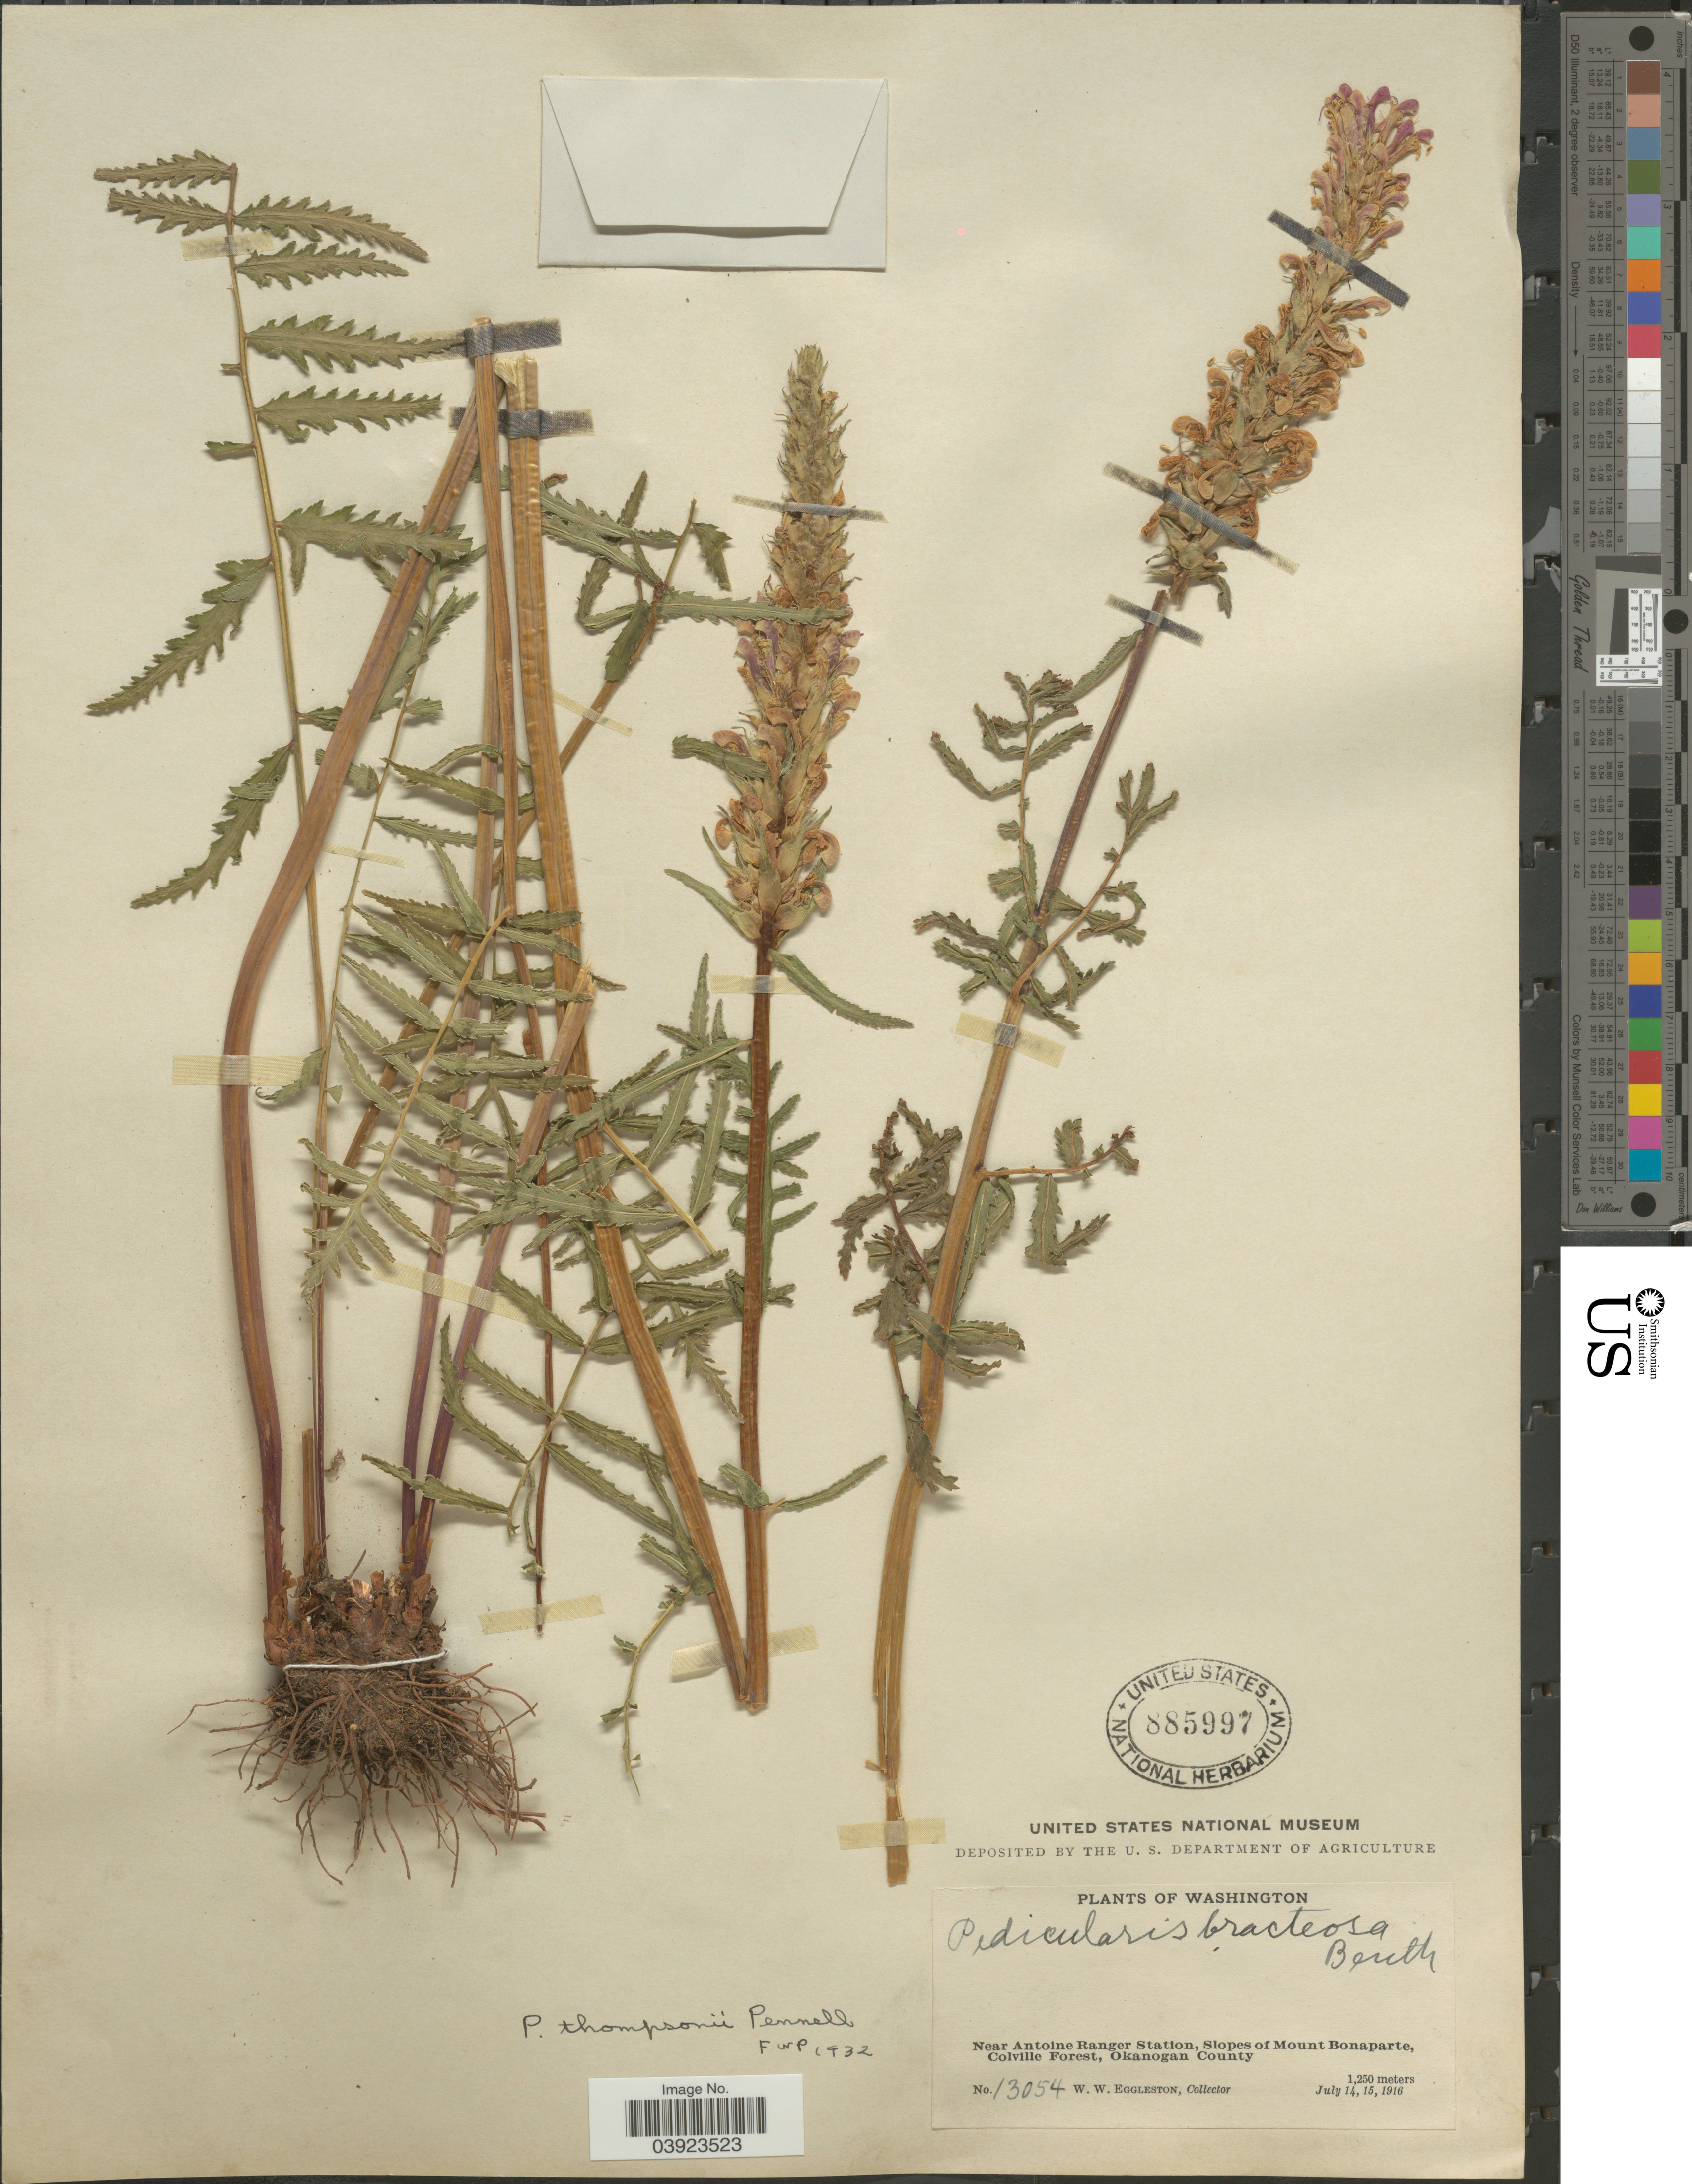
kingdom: Plantae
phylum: Tracheophyta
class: Magnoliopsida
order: Lamiales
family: Orobanchaceae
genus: Pedicularis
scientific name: Pedicularis thompsonii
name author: Pennell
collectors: W. W. Eggleston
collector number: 13054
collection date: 1916-07-14/1916-07-15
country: United States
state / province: Washington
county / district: Okanogan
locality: Near Antoine Ranger Station, Slopes of Mount Bonaparte, Colville Forest, Okanogan County.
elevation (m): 1250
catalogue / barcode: US 885997